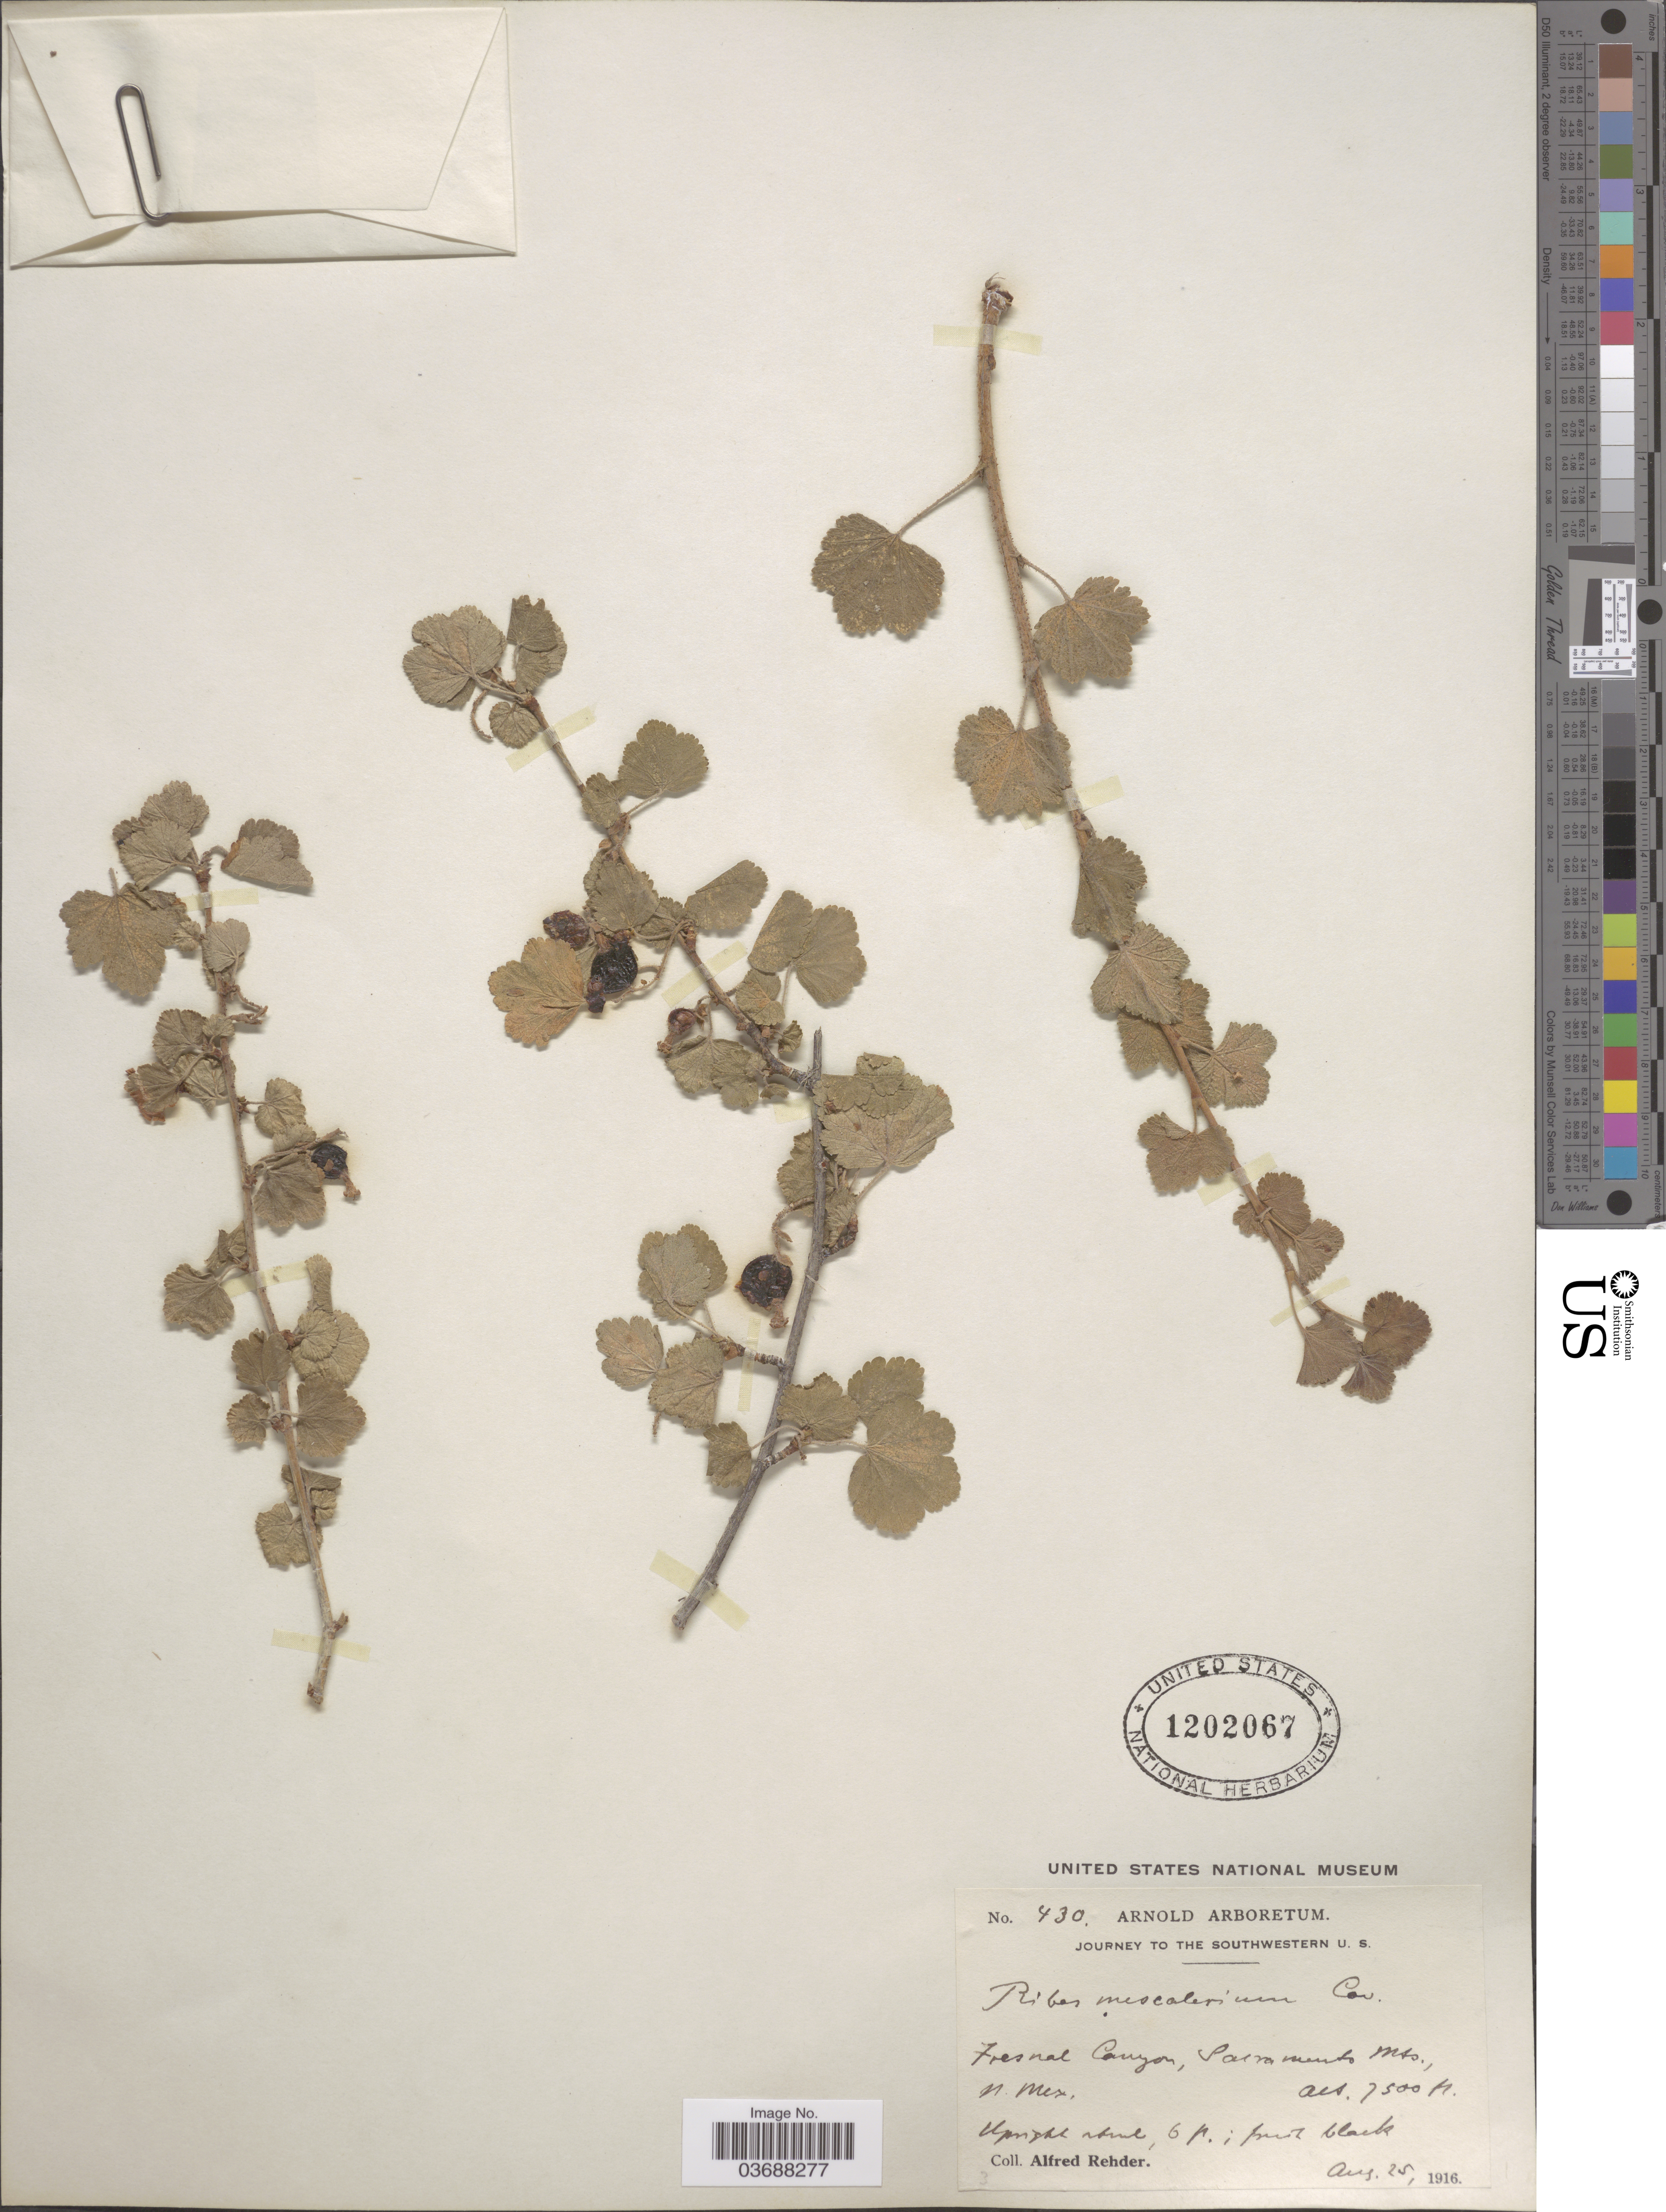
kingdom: Plantae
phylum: Tracheophyta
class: Magnoliopsida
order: Saxifragales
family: Grossulariaceae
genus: Ribes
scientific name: Ribes mescalerium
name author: Coville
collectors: A. Rehder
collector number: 430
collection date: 1916-08-25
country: United States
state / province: New Mexico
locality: Southwestern U. S. Fresnal Canyon, Sacramento Mts.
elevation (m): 2286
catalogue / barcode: US 1202067